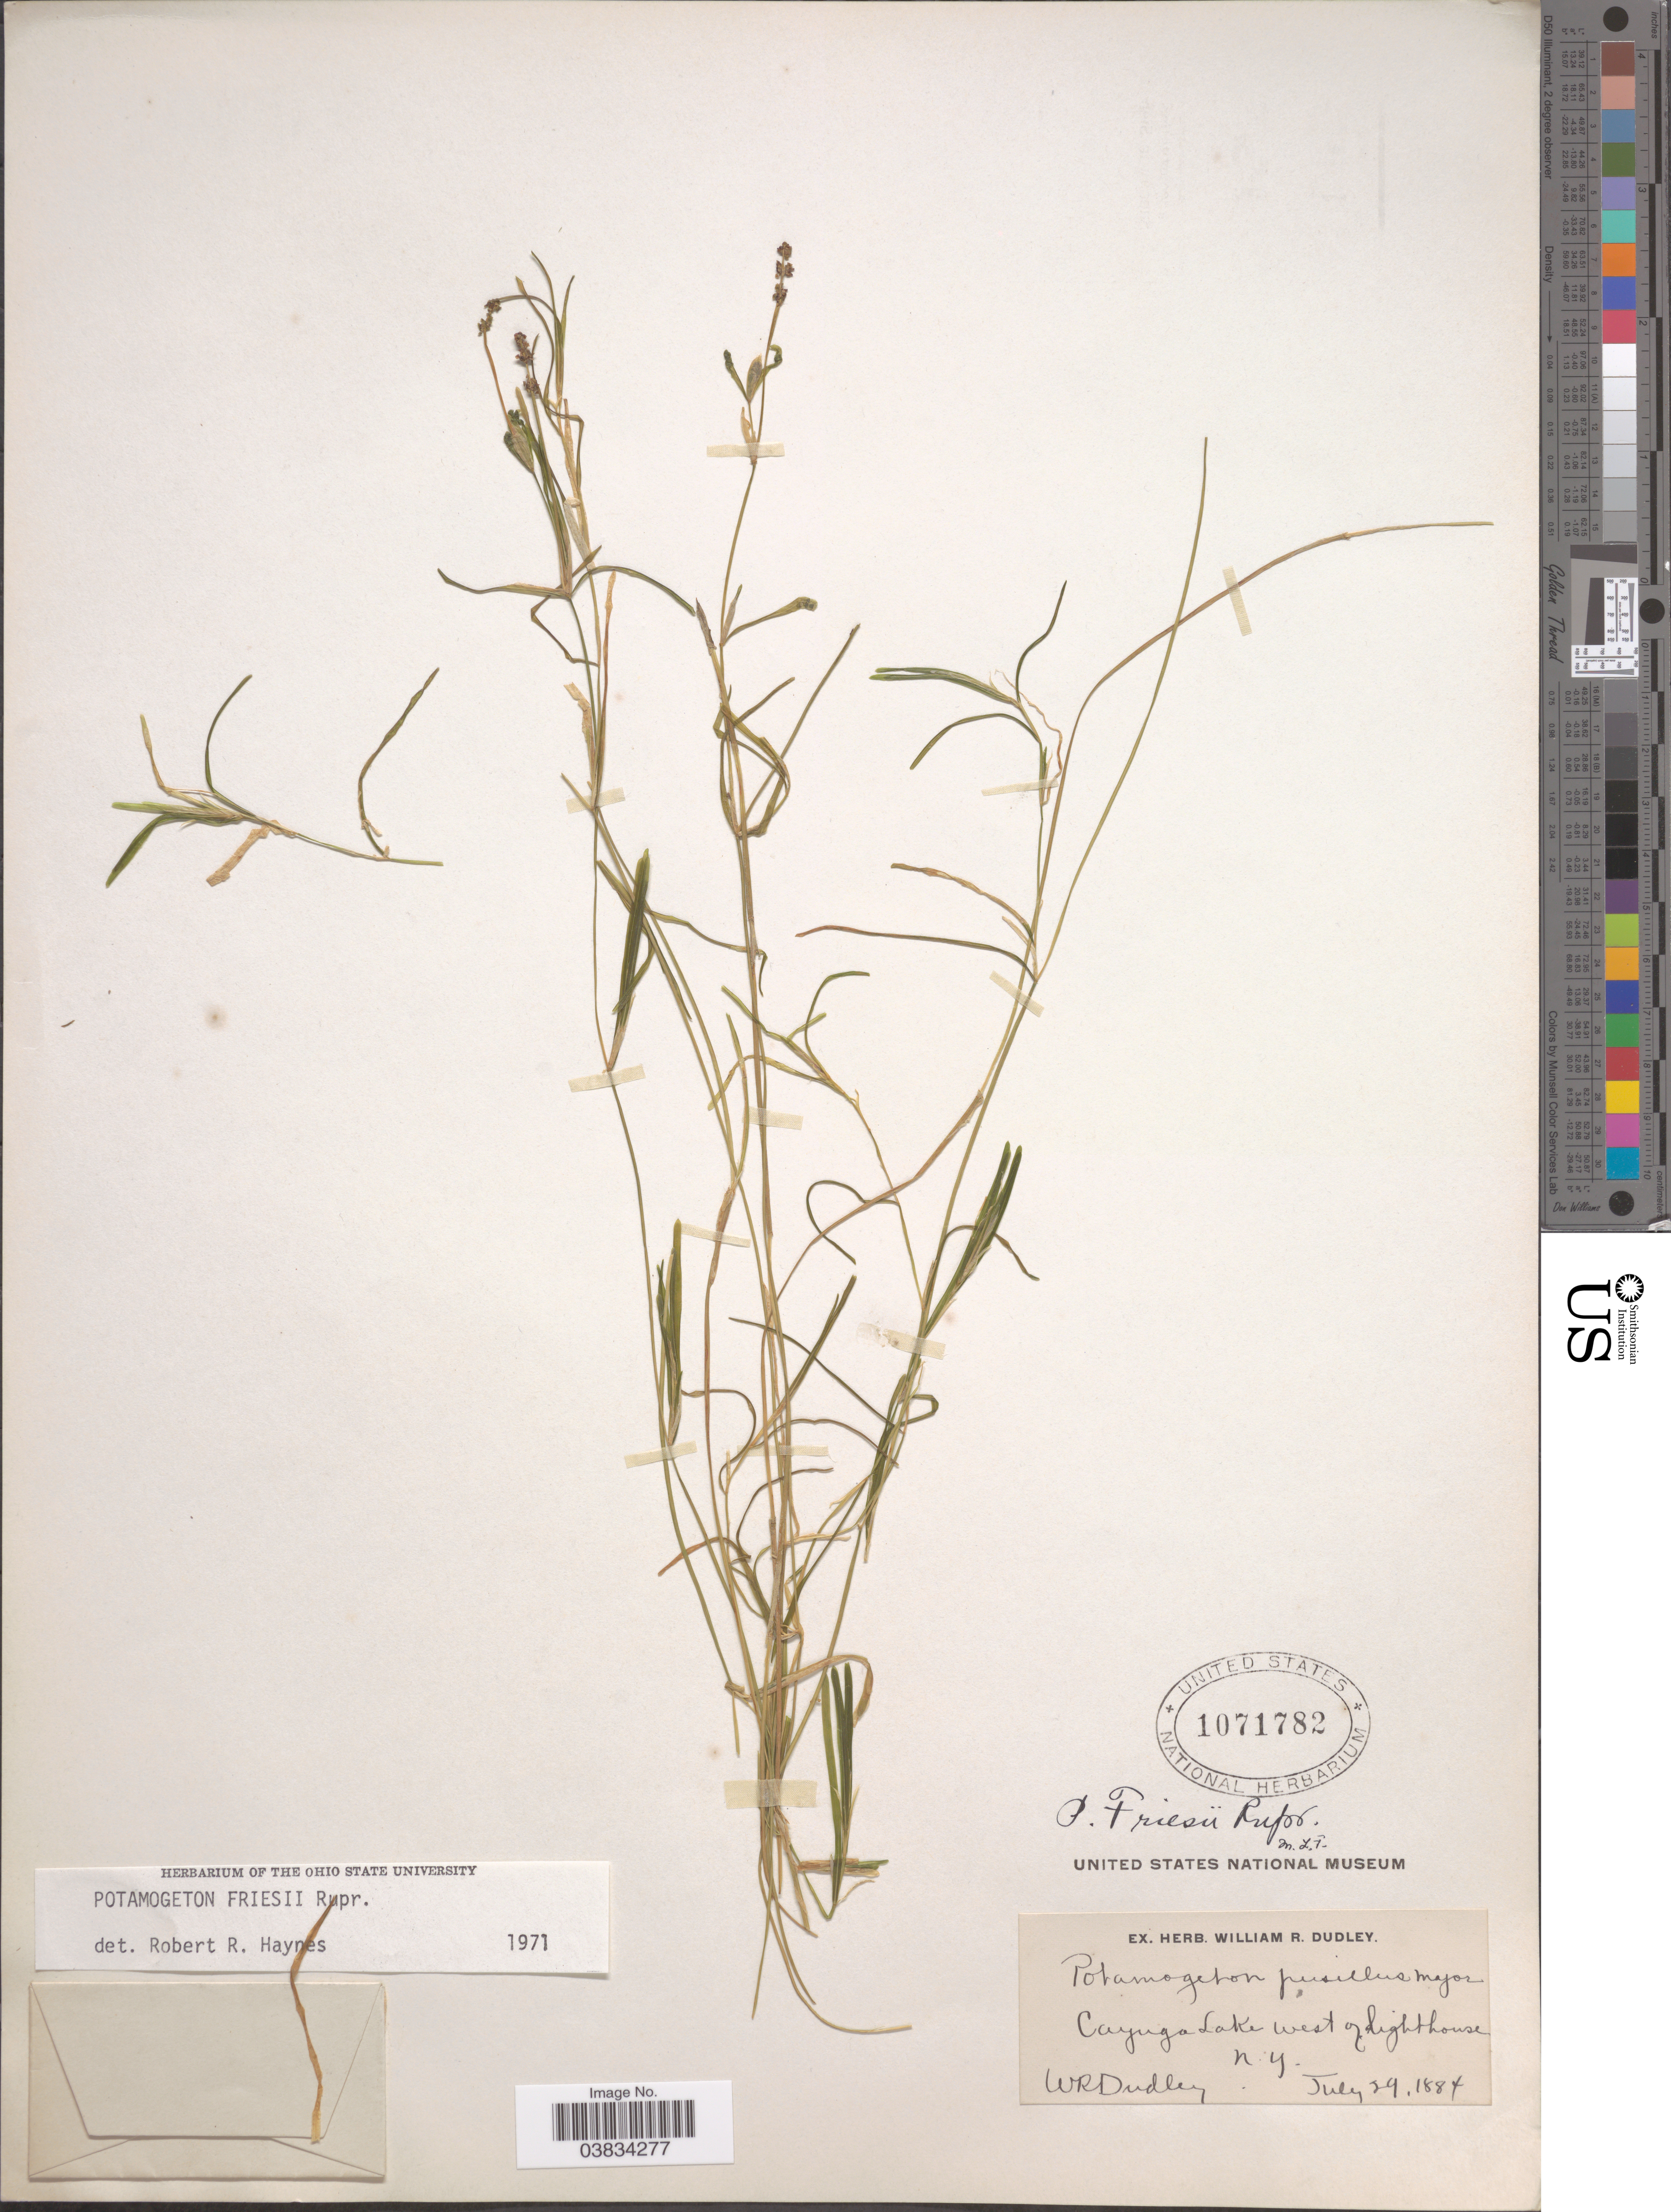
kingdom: Plantae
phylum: Tracheophyta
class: Liliopsida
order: Alismatales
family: Potamogetonaceae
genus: Potamogeton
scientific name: Potamogeton friesii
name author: Rupr.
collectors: W. Dudley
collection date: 1884-07-29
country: United States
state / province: New York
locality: Cayuga Lake west of lighthouse.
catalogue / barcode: US 1071782